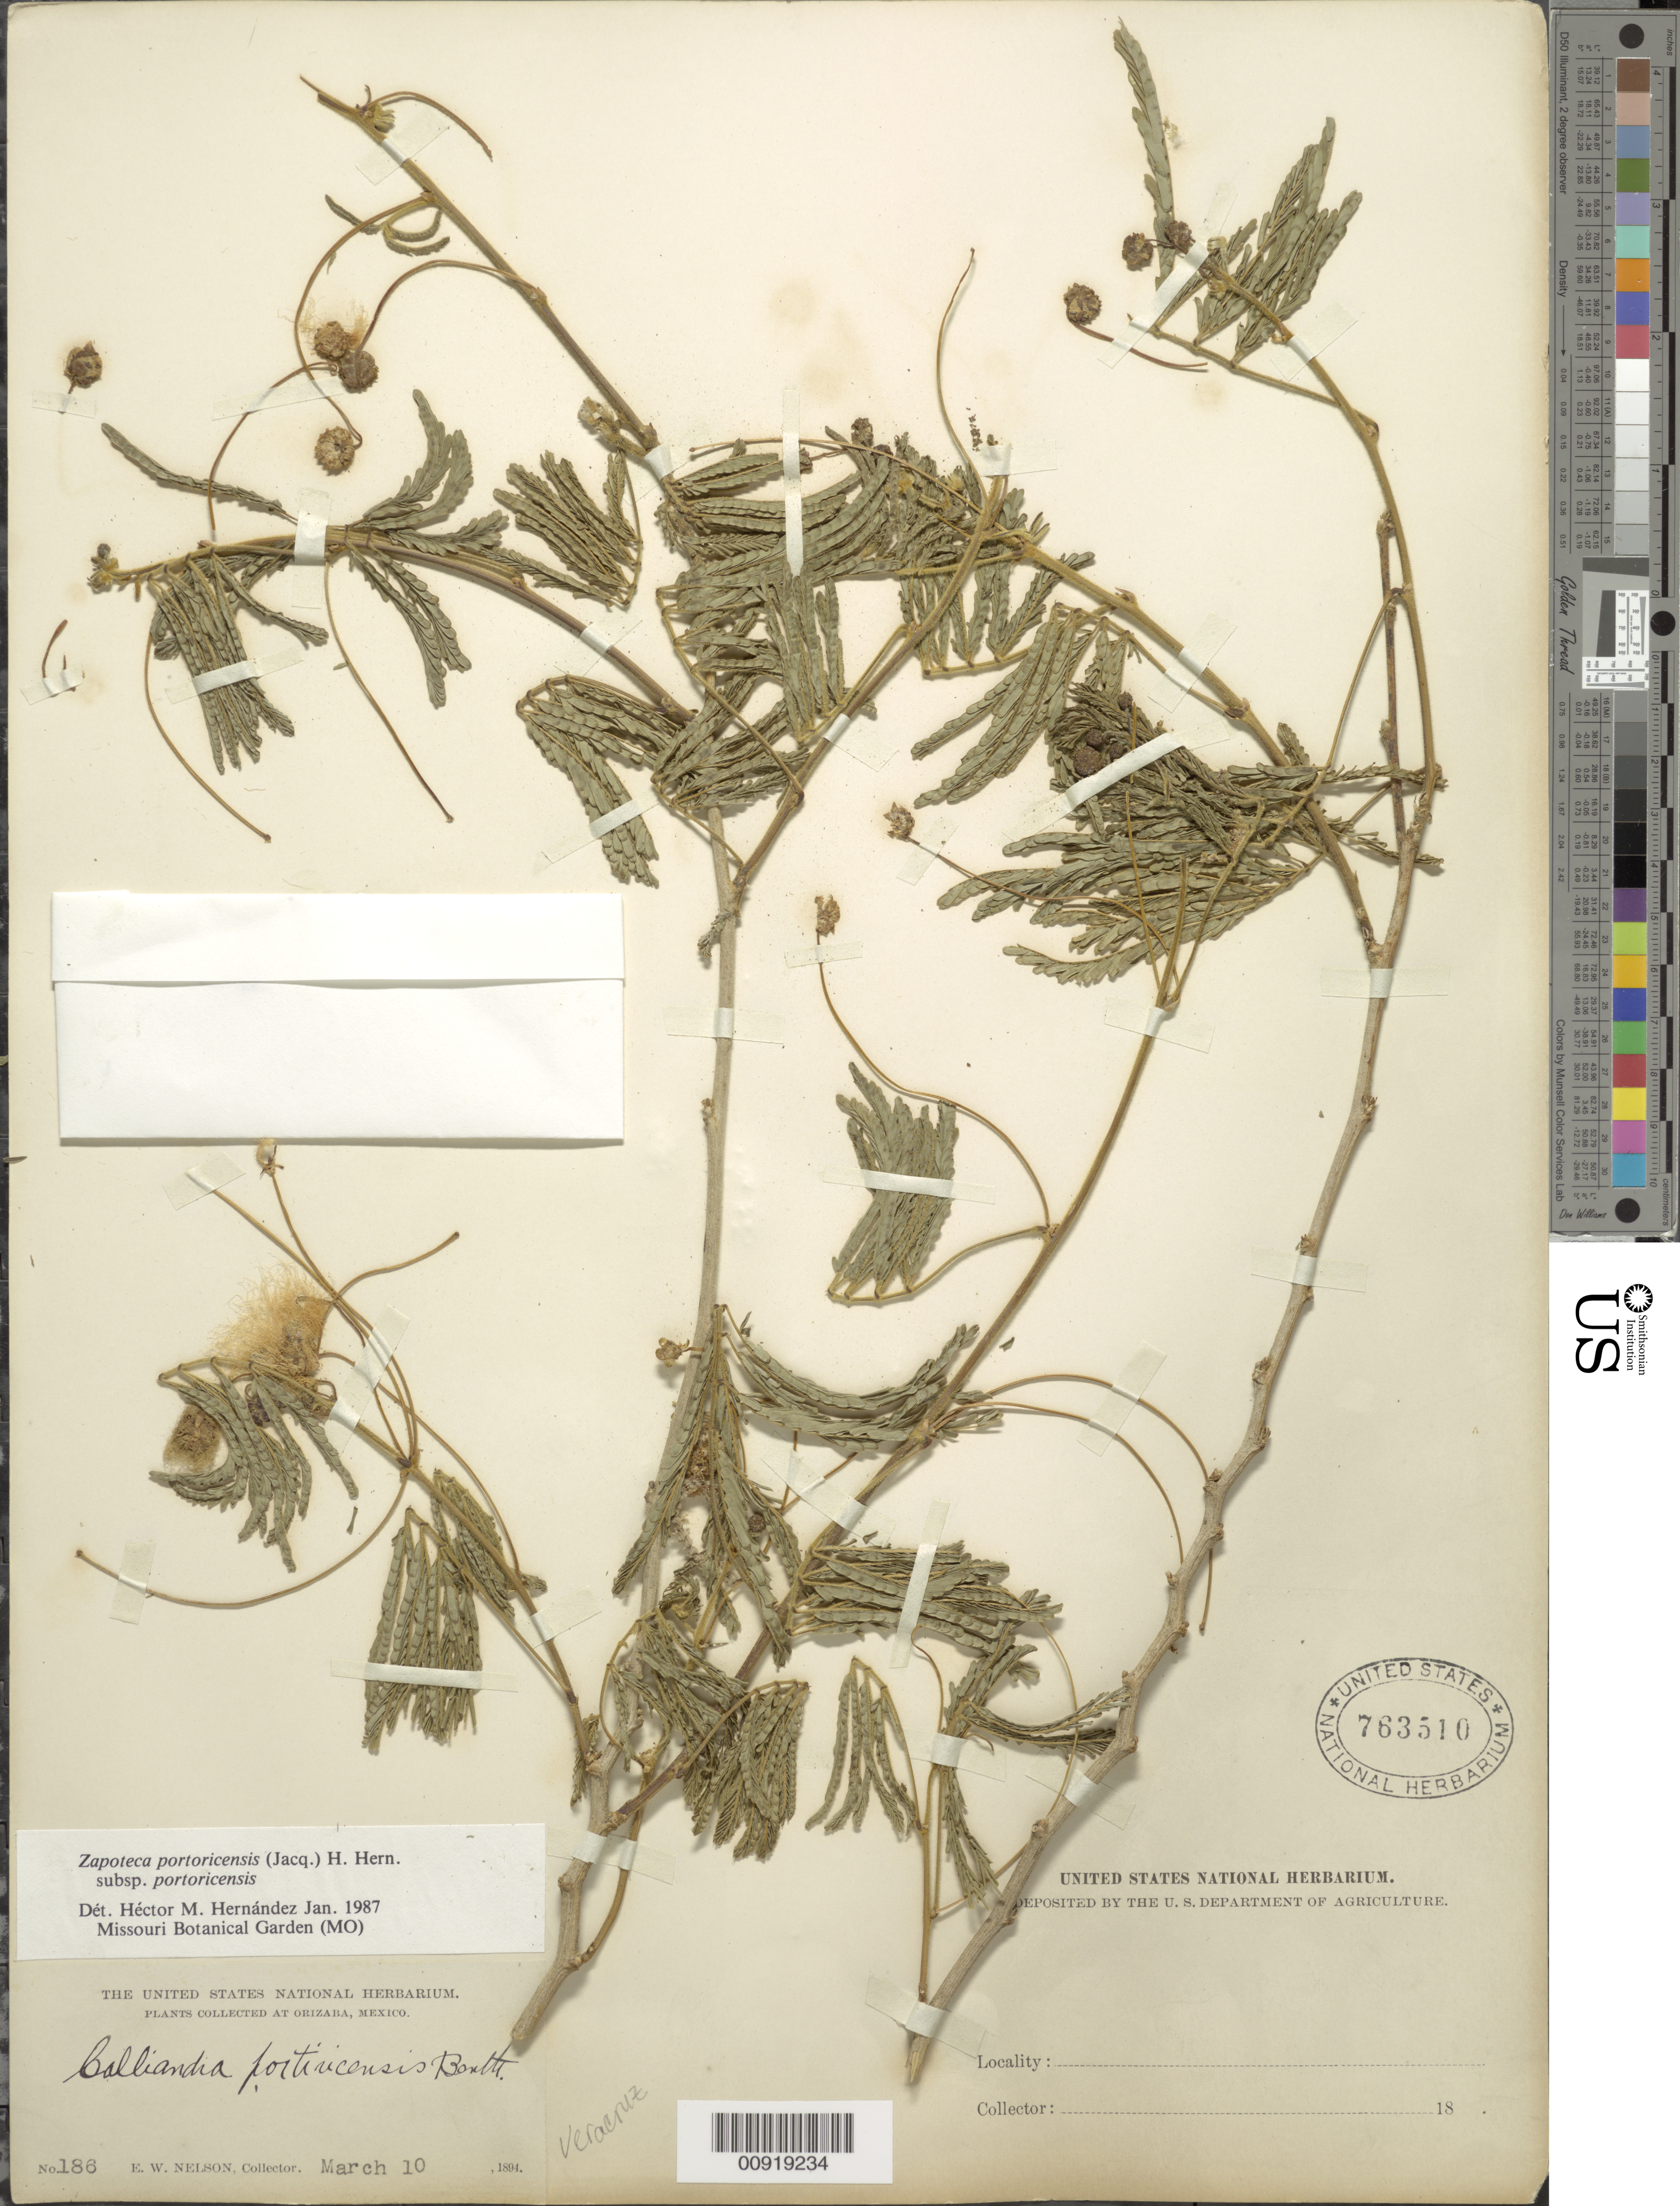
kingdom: Plantae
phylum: Tracheophyta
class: Magnoliopsida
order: Fabales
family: Fabaceae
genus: Zapoteca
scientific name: Zapoteca portoricensis subsp. portoricensis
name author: (Jacq.) H.M. Hern.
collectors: E. W. Nelson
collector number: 186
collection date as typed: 10 Mar 1894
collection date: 1894-03-10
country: Mexico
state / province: Veracruz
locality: Orizaba.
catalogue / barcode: US 763510